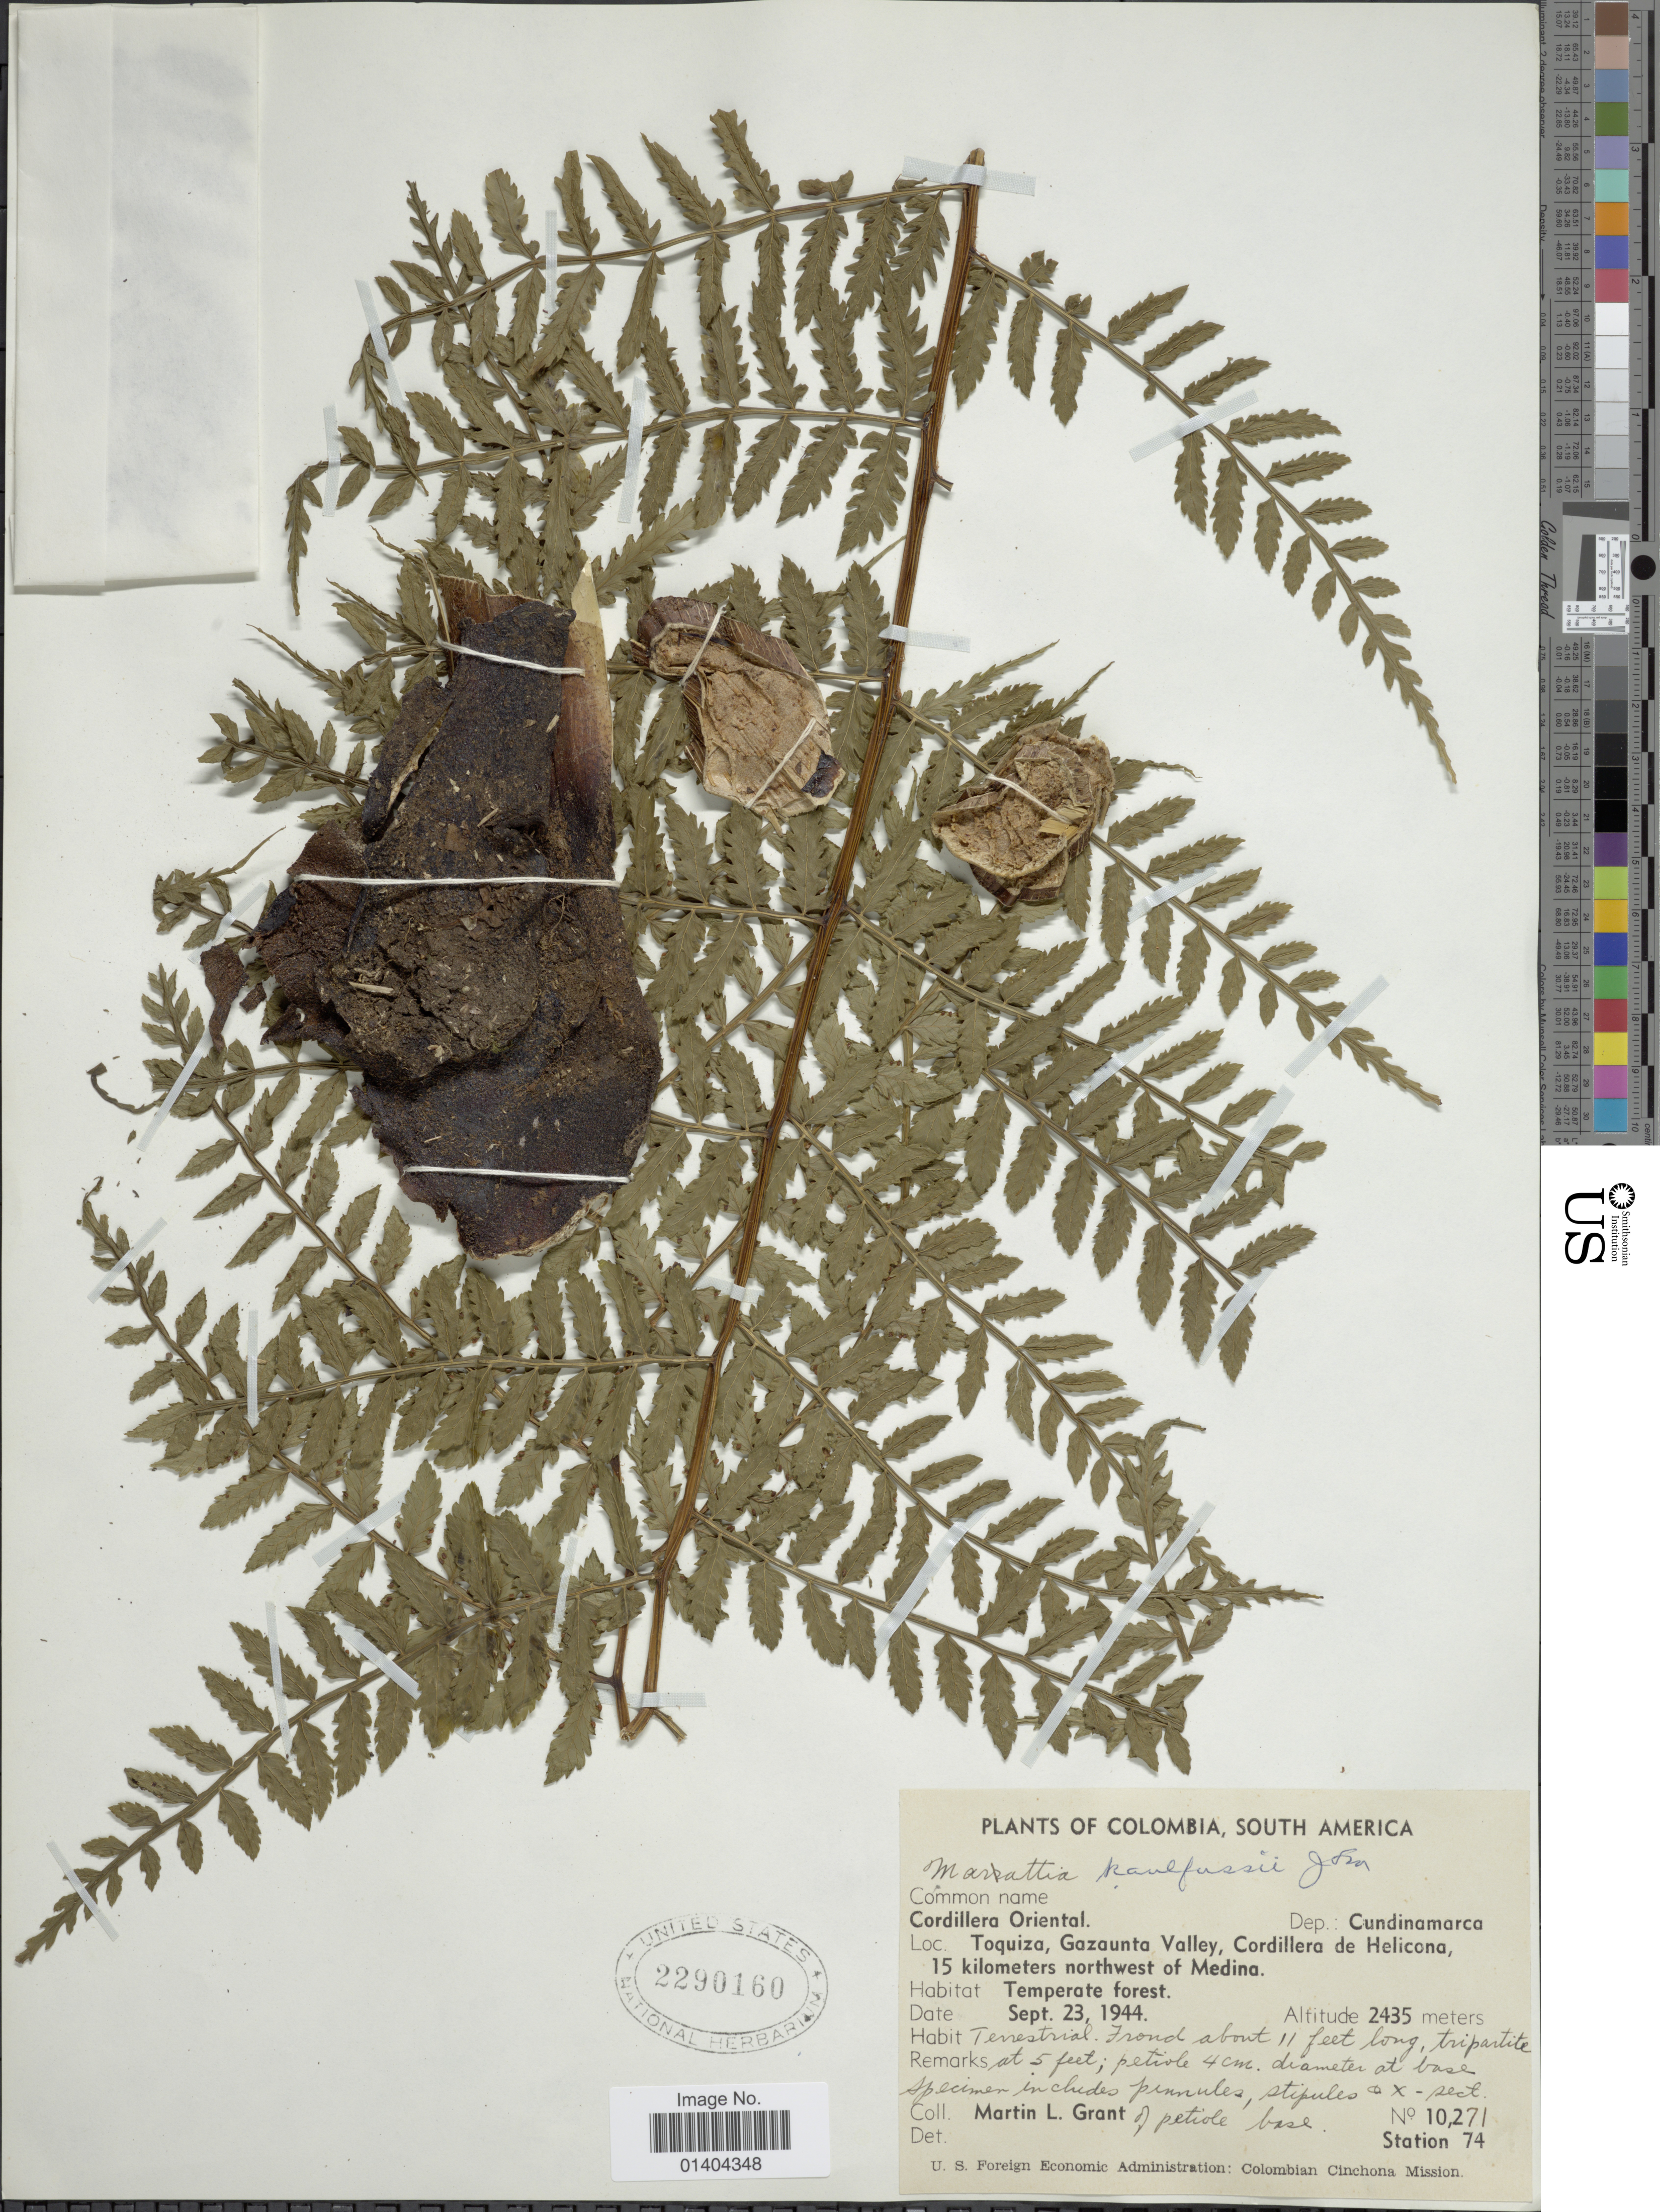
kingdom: Plantae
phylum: Tracheophyta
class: Polypodiopsida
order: Marattiales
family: Marattiaceae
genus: Marattia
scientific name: Marattia laevis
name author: Sm.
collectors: M. L. Grant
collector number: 10271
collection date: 1944-09-23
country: Colombia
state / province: Cundinamarca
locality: Cordillera Oriental, Toquiza, Gazaunta Valley, Cordillera de Helicona, 15 kilometers, northwest of Medina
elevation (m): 2435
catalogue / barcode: US 2290160